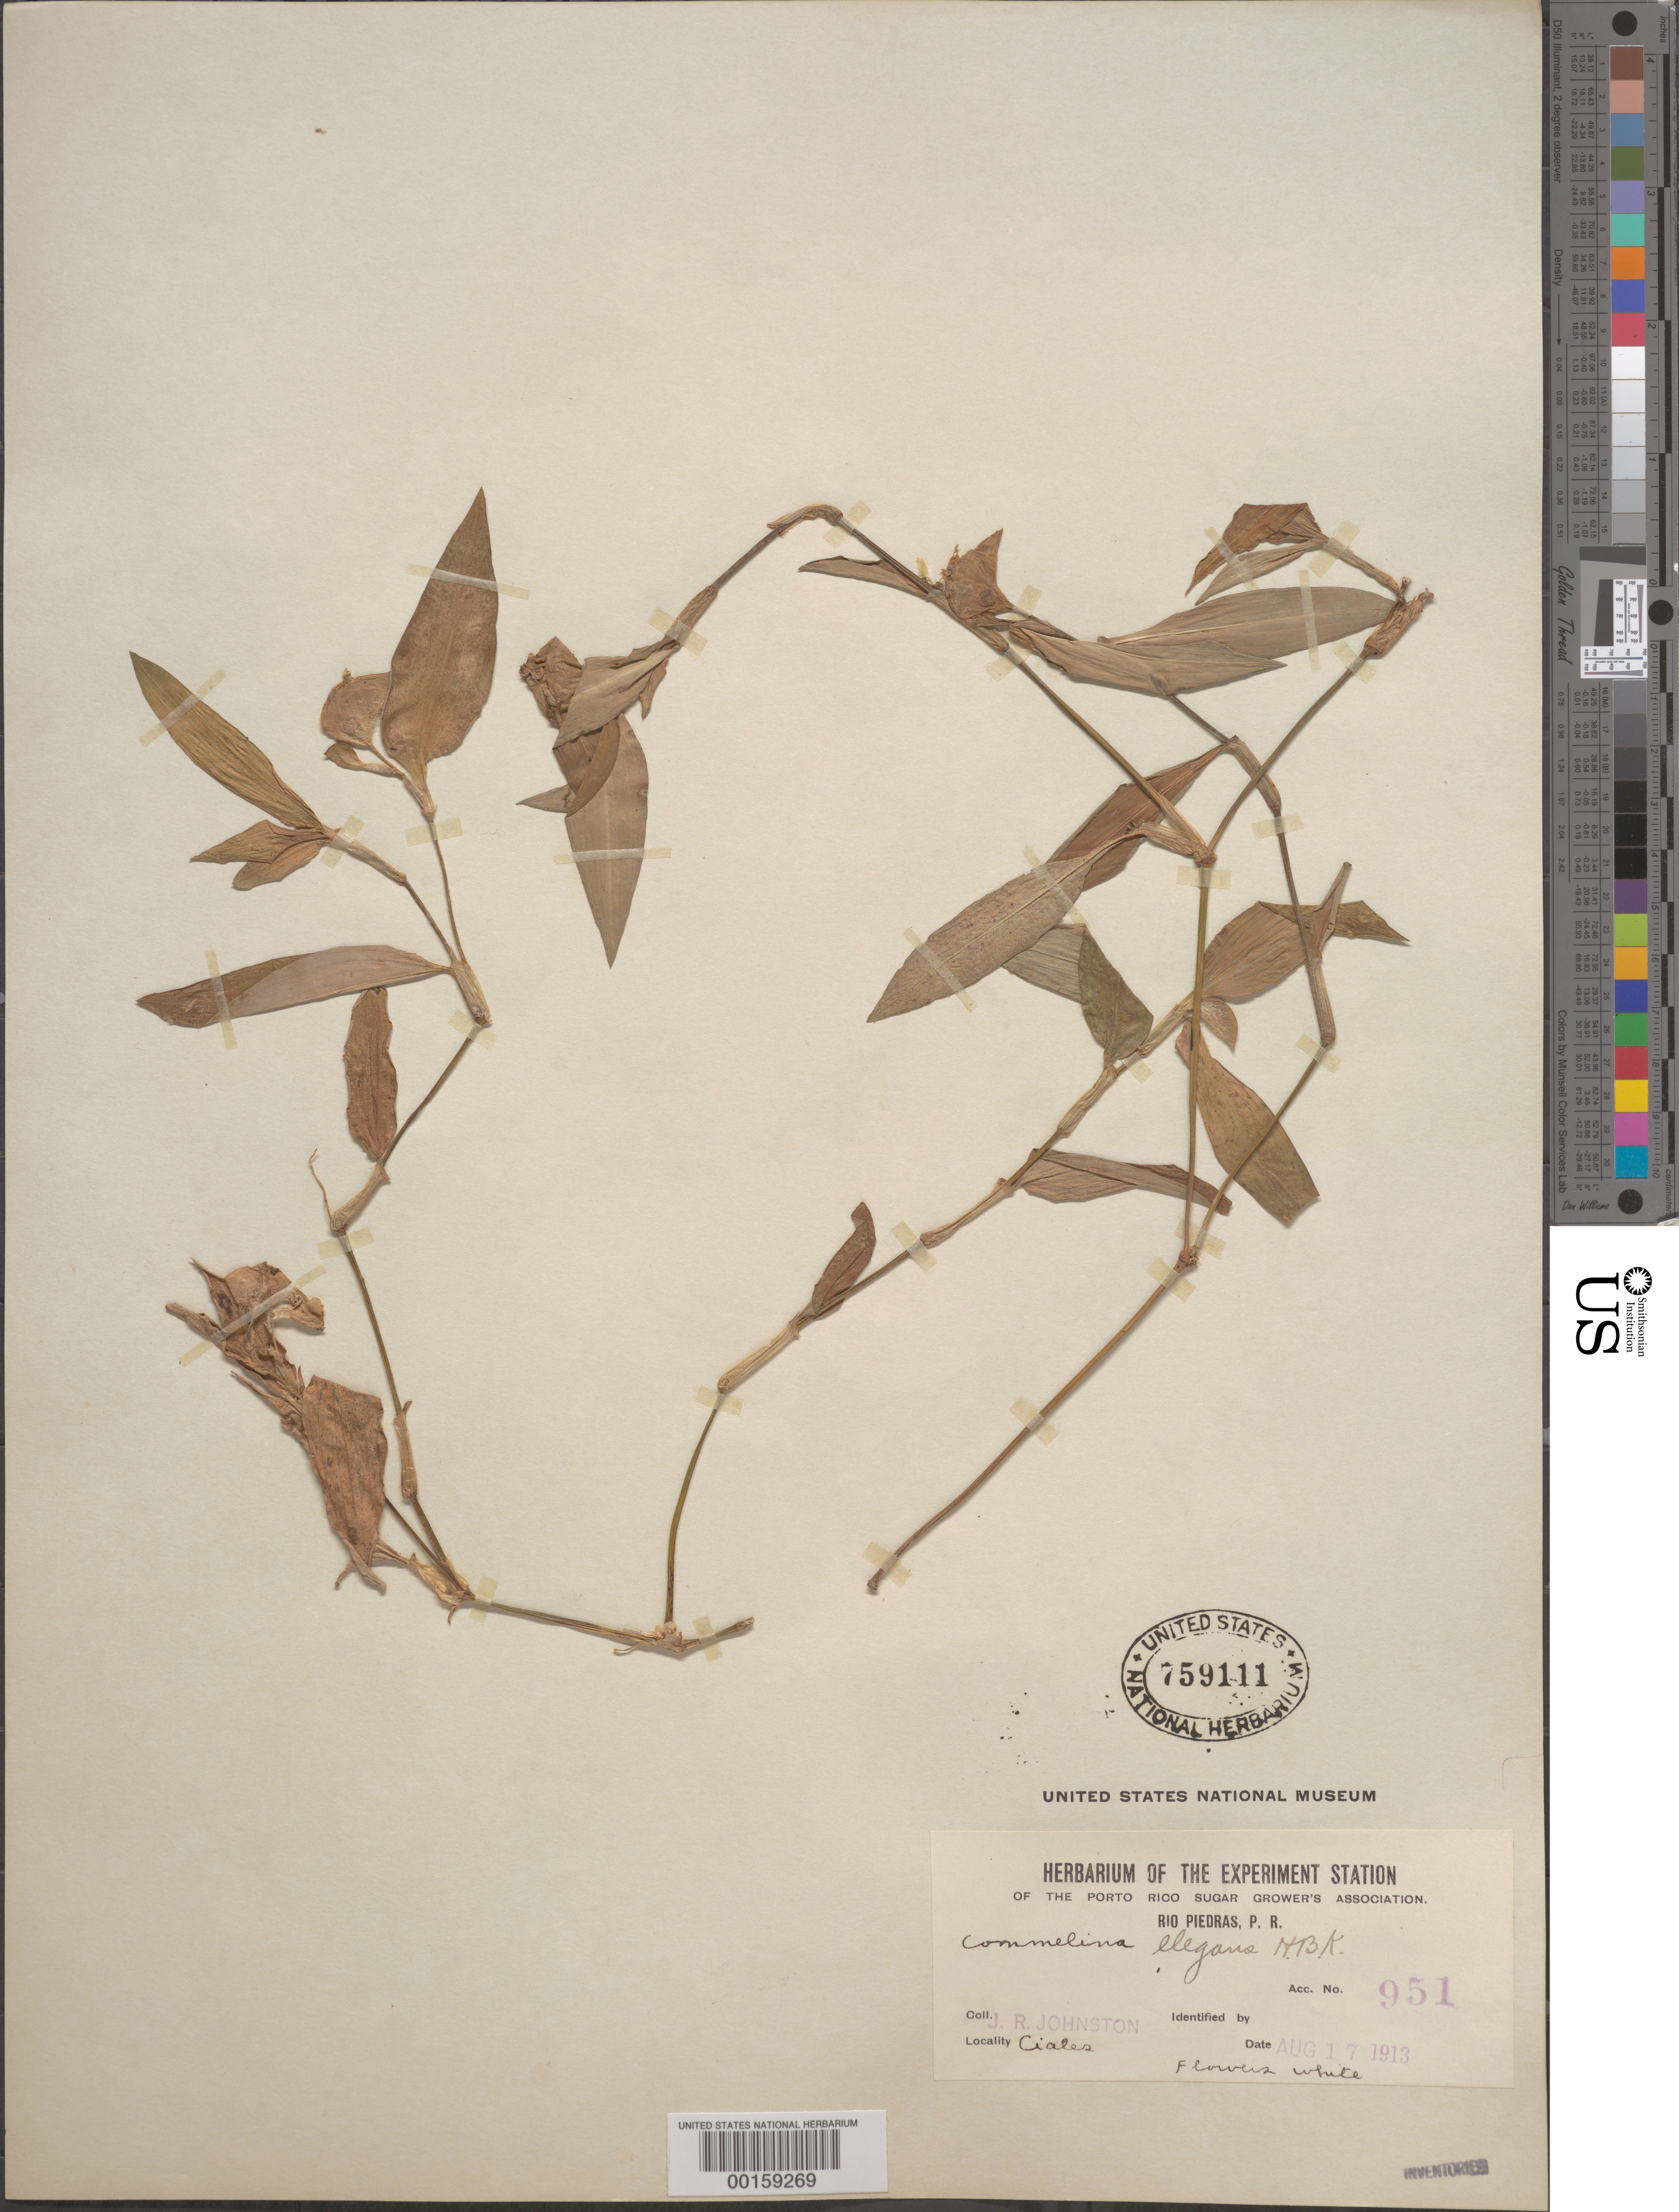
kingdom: Plantae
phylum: Tracheophyta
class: Liliopsida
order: Commelinales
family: Commelinaceae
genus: Commelina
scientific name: Commelina erecta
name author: L.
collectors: J. Johnston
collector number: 951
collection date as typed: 17 Aug 1913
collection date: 1913-08-17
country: Puerto Rico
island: Greater Antilles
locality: Ciales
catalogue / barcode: US 759111